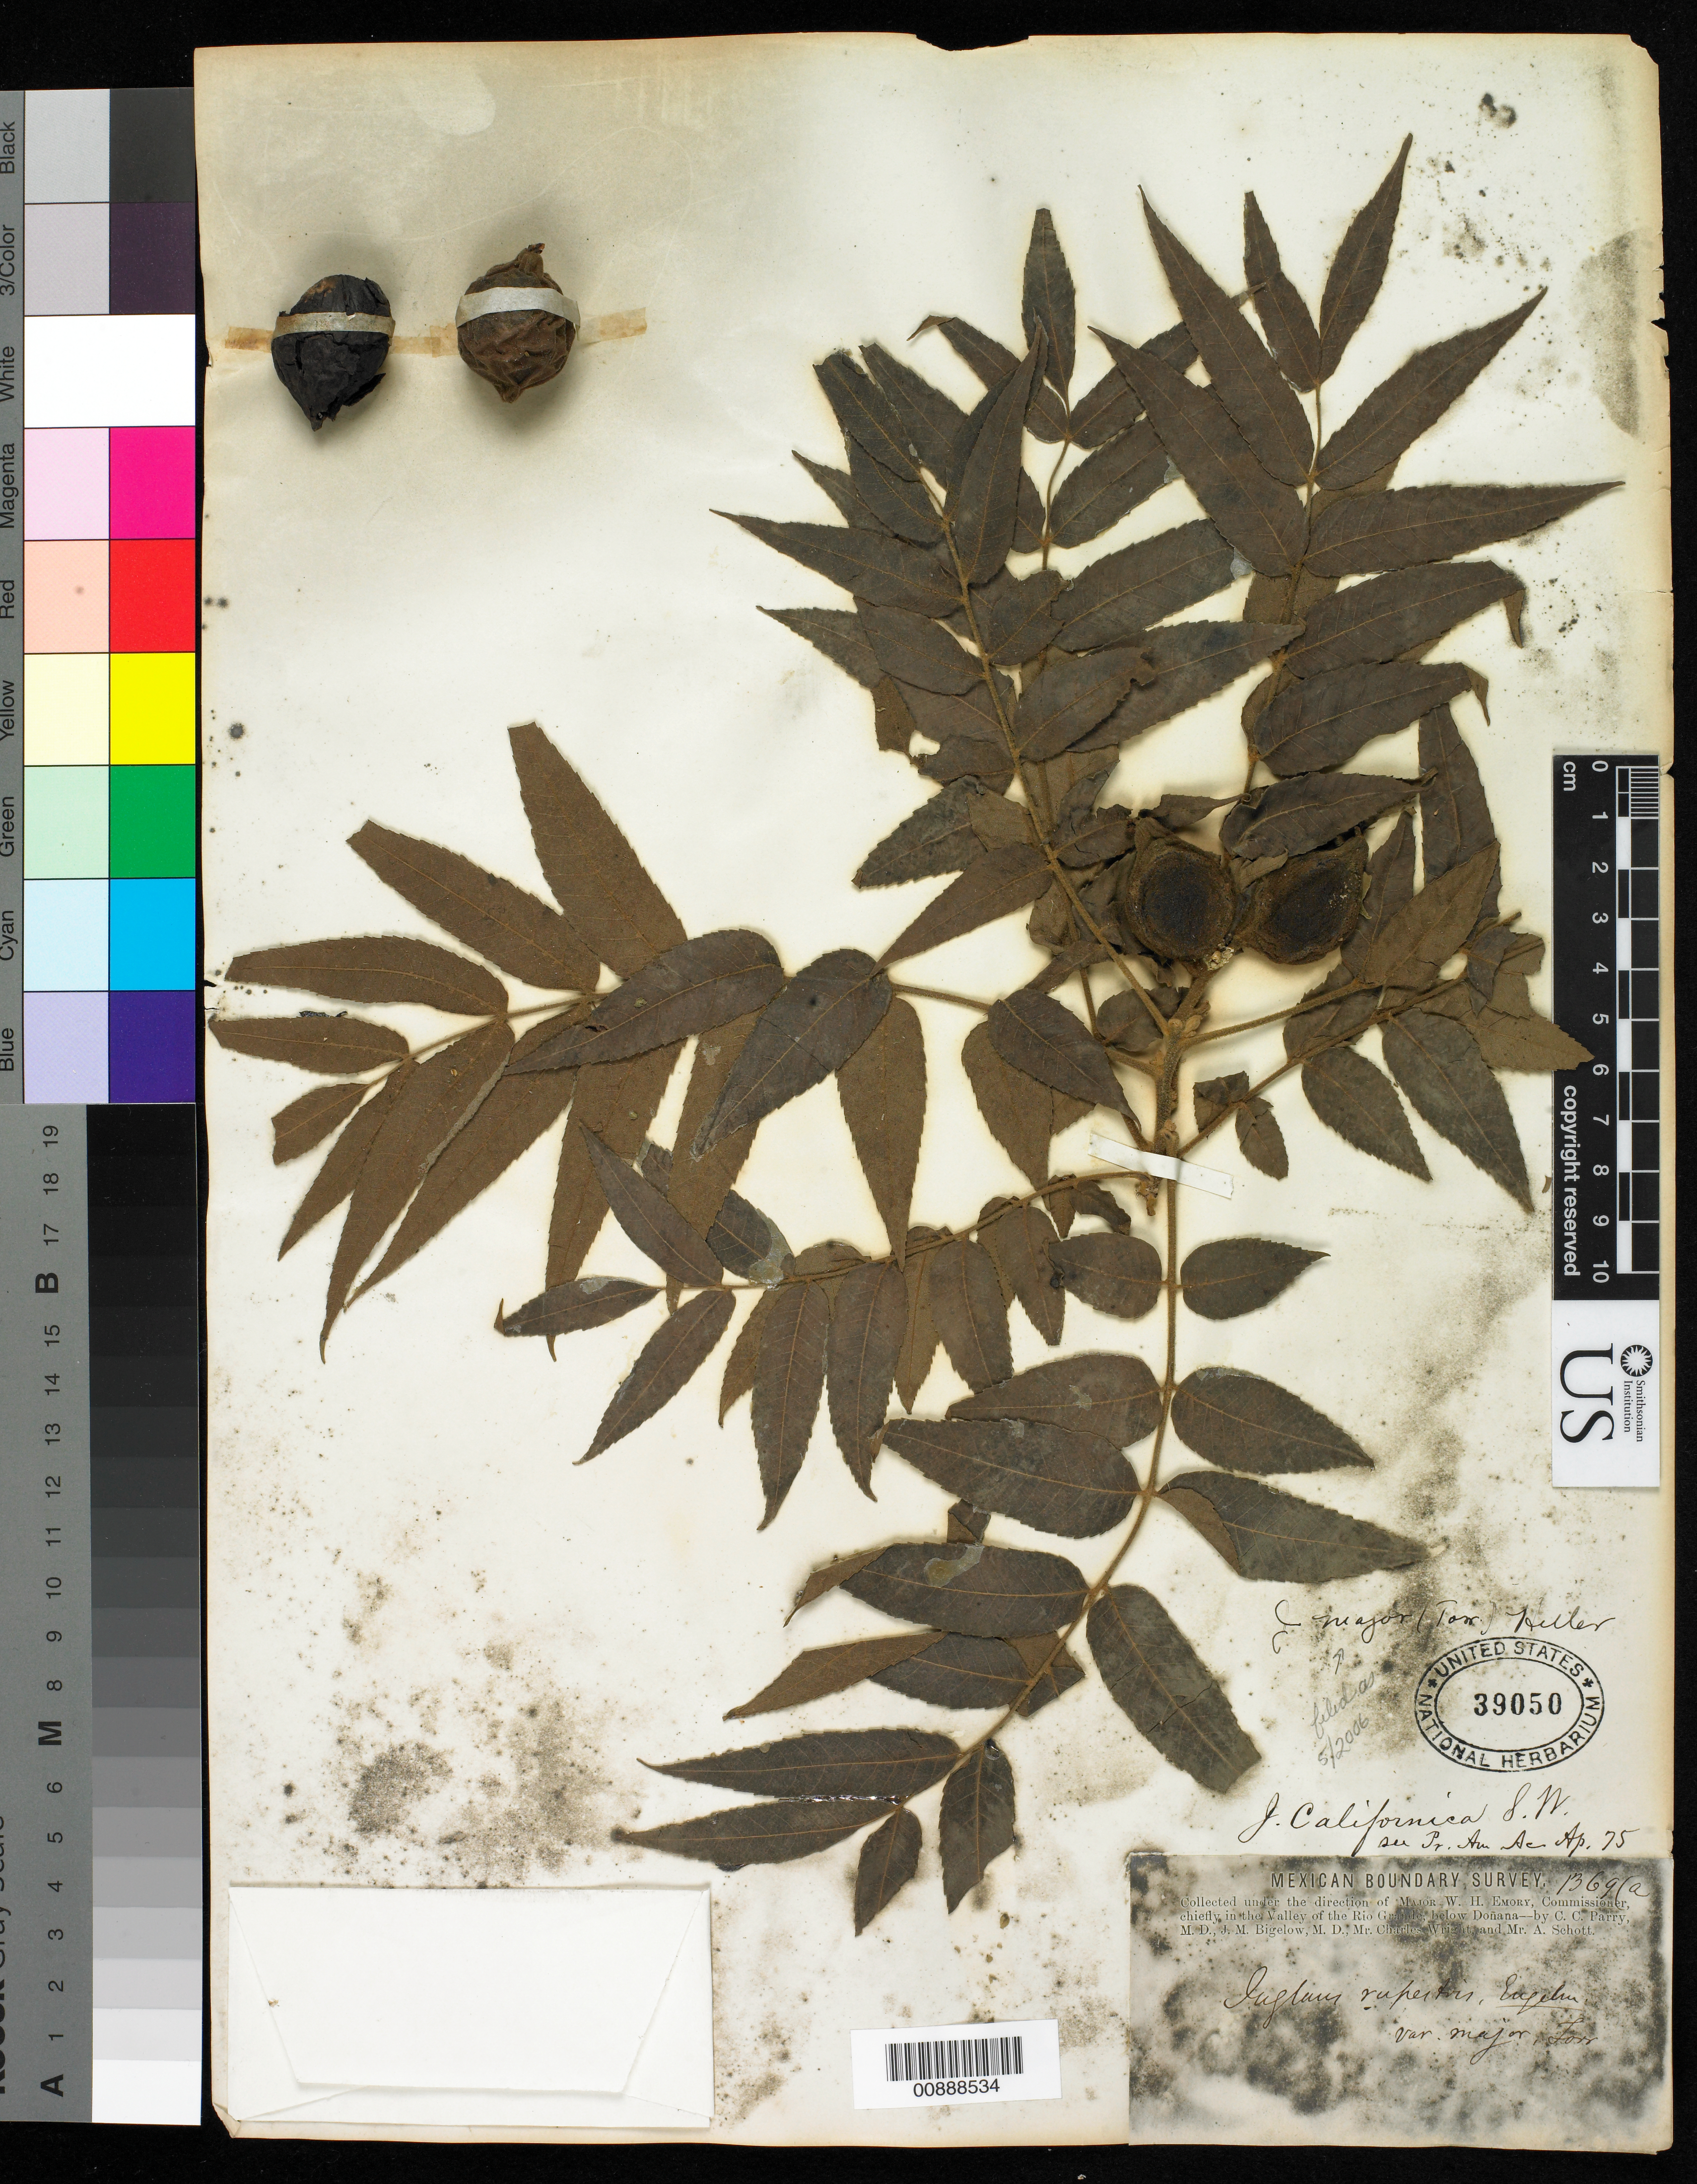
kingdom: Plantae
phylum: Tracheophyta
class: Magnoliopsida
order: Fagales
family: Juglandaceae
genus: Juglans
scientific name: Juglans rupestris var. major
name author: Torr. in Sitgr.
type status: Possible Syntype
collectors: C. C. Parry, J. M. Bigelow, C. Wright & A. C. V. Schott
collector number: Mex. Bound. Surv. 1369 a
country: United States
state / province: Texas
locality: Collected… chiefly in the Valley of the Rio Grande, below Doñana.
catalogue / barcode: US 39050